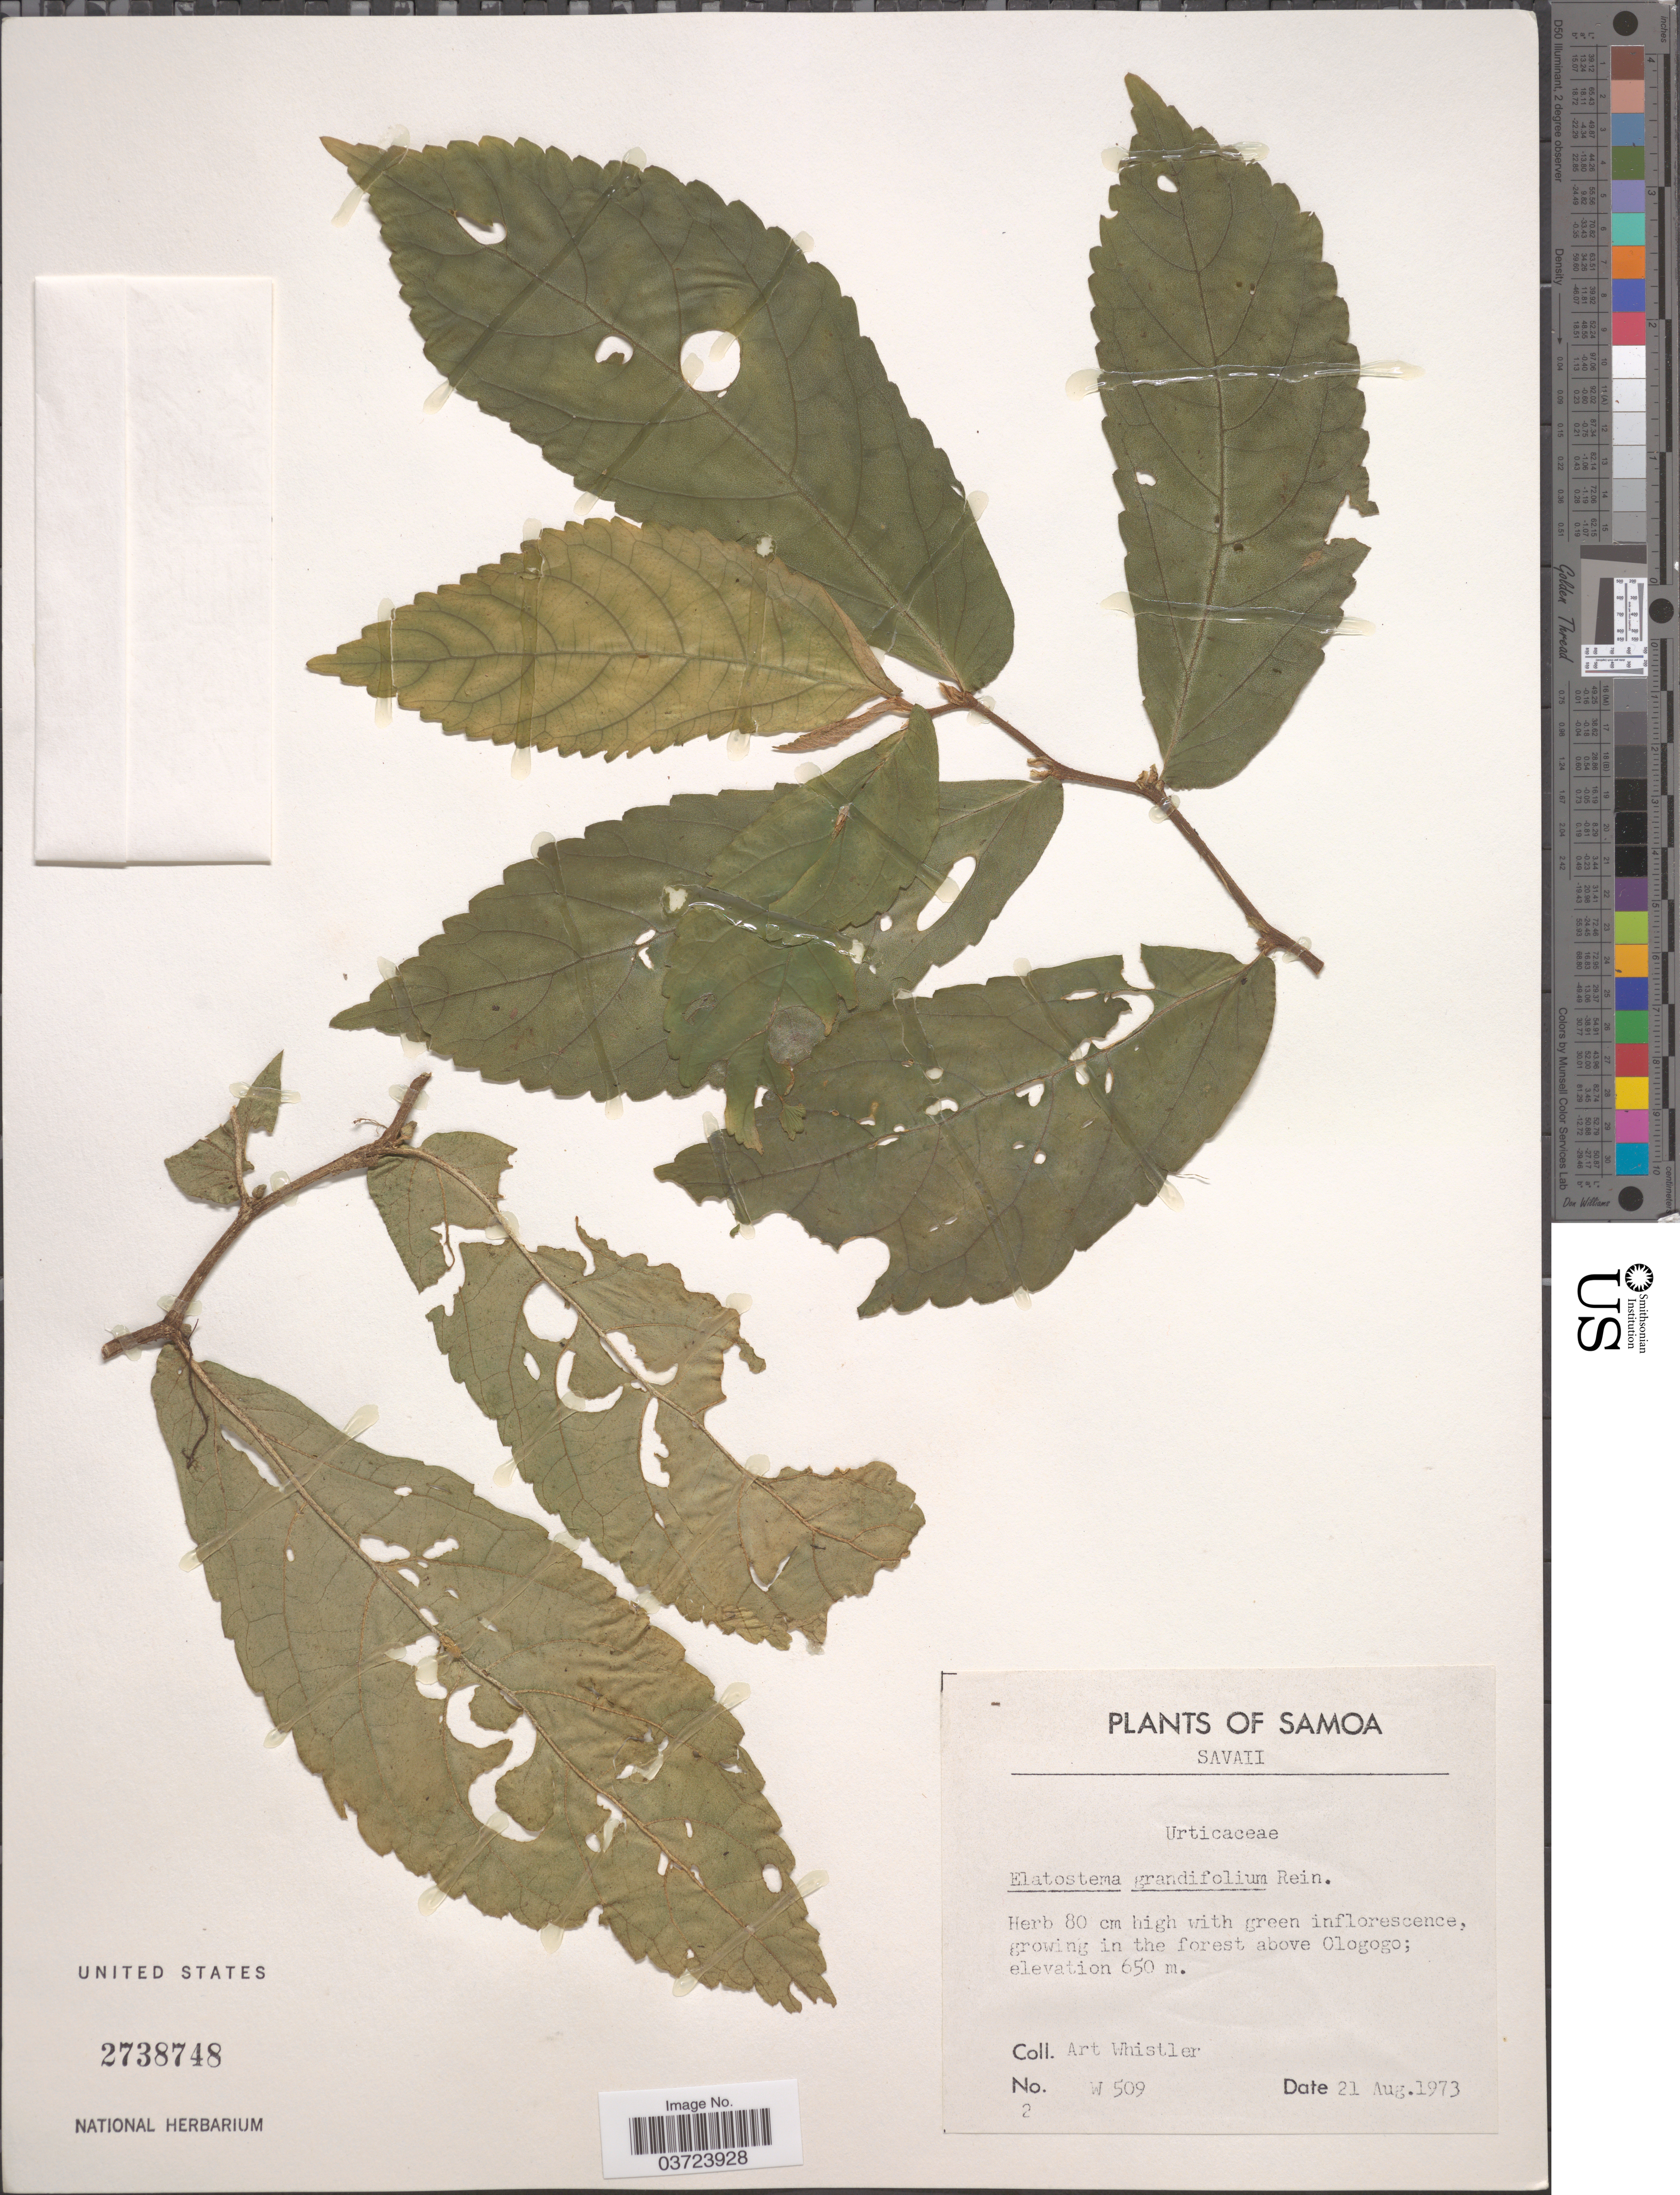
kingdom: Plantae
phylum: Tracheophyta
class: Magnoliopsida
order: Rosales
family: Urticaceae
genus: Elatostema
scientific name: Elatostema grandifolium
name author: Reinecke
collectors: A. Whistler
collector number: W509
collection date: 1973-08-21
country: Samoa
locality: Samoa. Savaii. In the forest above Ologogo.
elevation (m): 650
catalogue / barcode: US 2738748